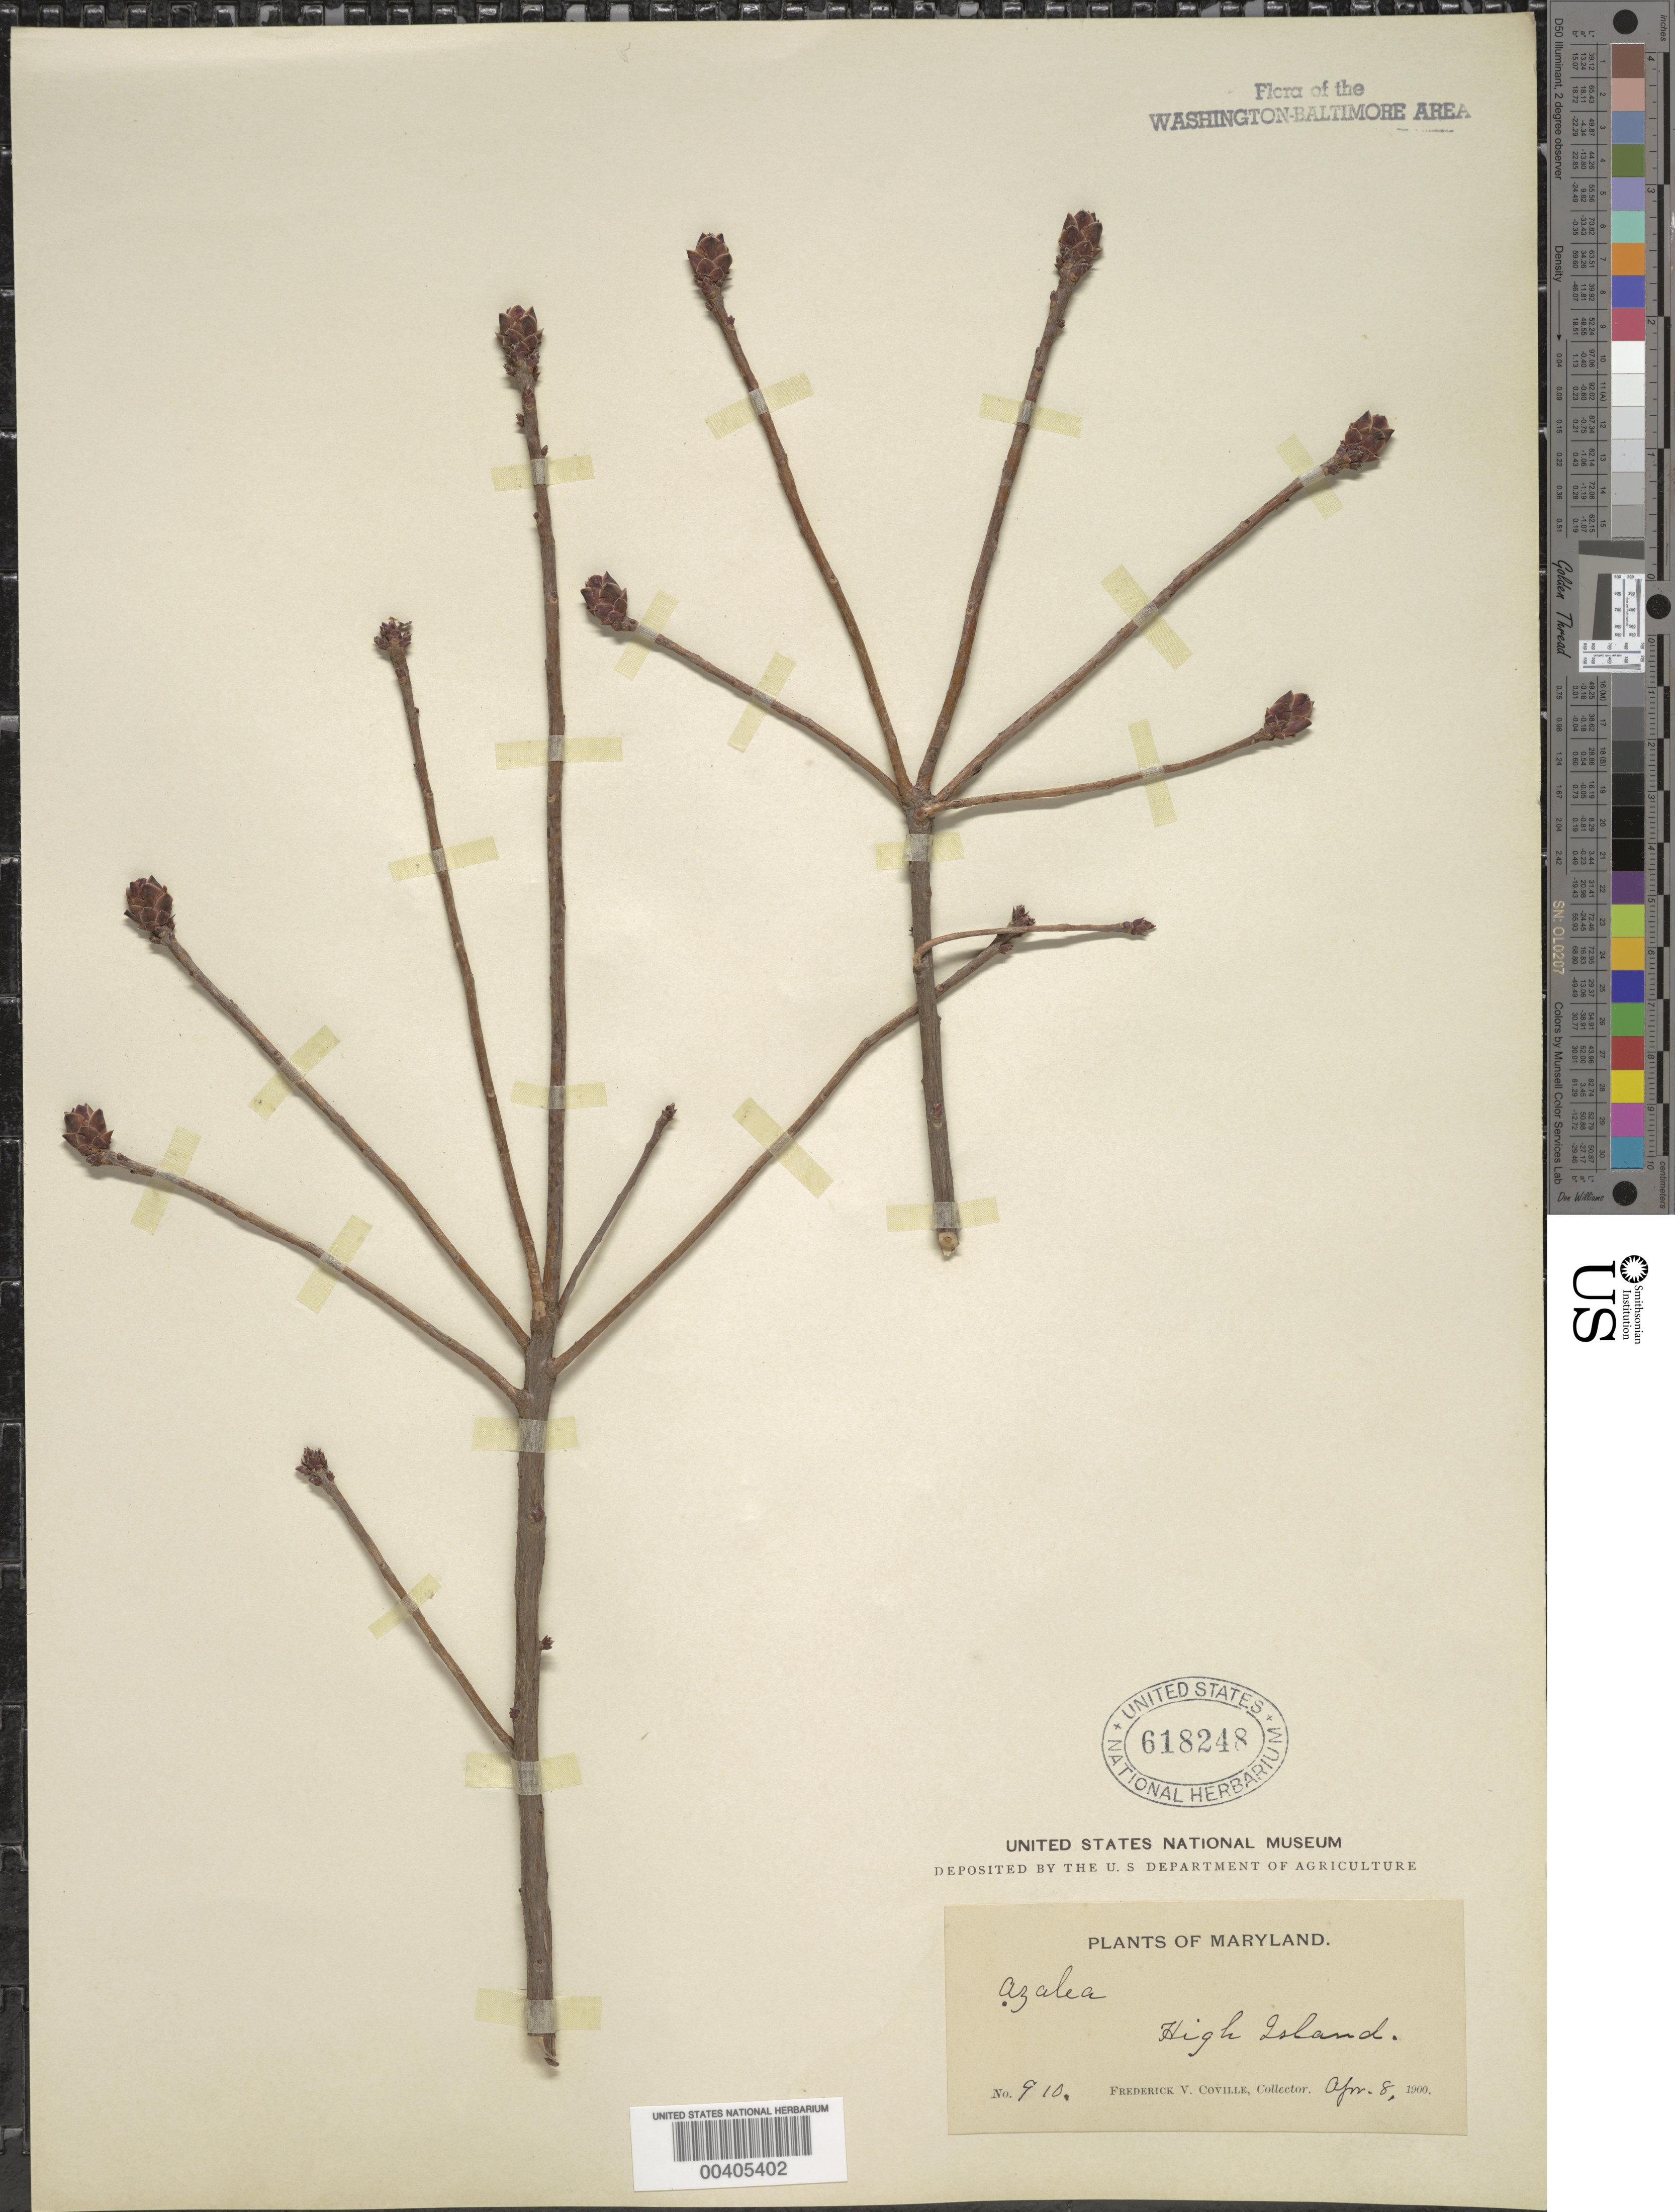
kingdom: Plantae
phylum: Tracheophyta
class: Magnoliopsida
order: Ericales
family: Ericaceae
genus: Rhododendron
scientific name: Rhododendron periclymenoides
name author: (Michx.) Shinners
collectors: F. V. Coville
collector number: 910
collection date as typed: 08 Apr 1900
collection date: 1900-04-08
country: United States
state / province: Maryland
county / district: Montgomery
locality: High Island C. & O. Canal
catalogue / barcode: US 618248